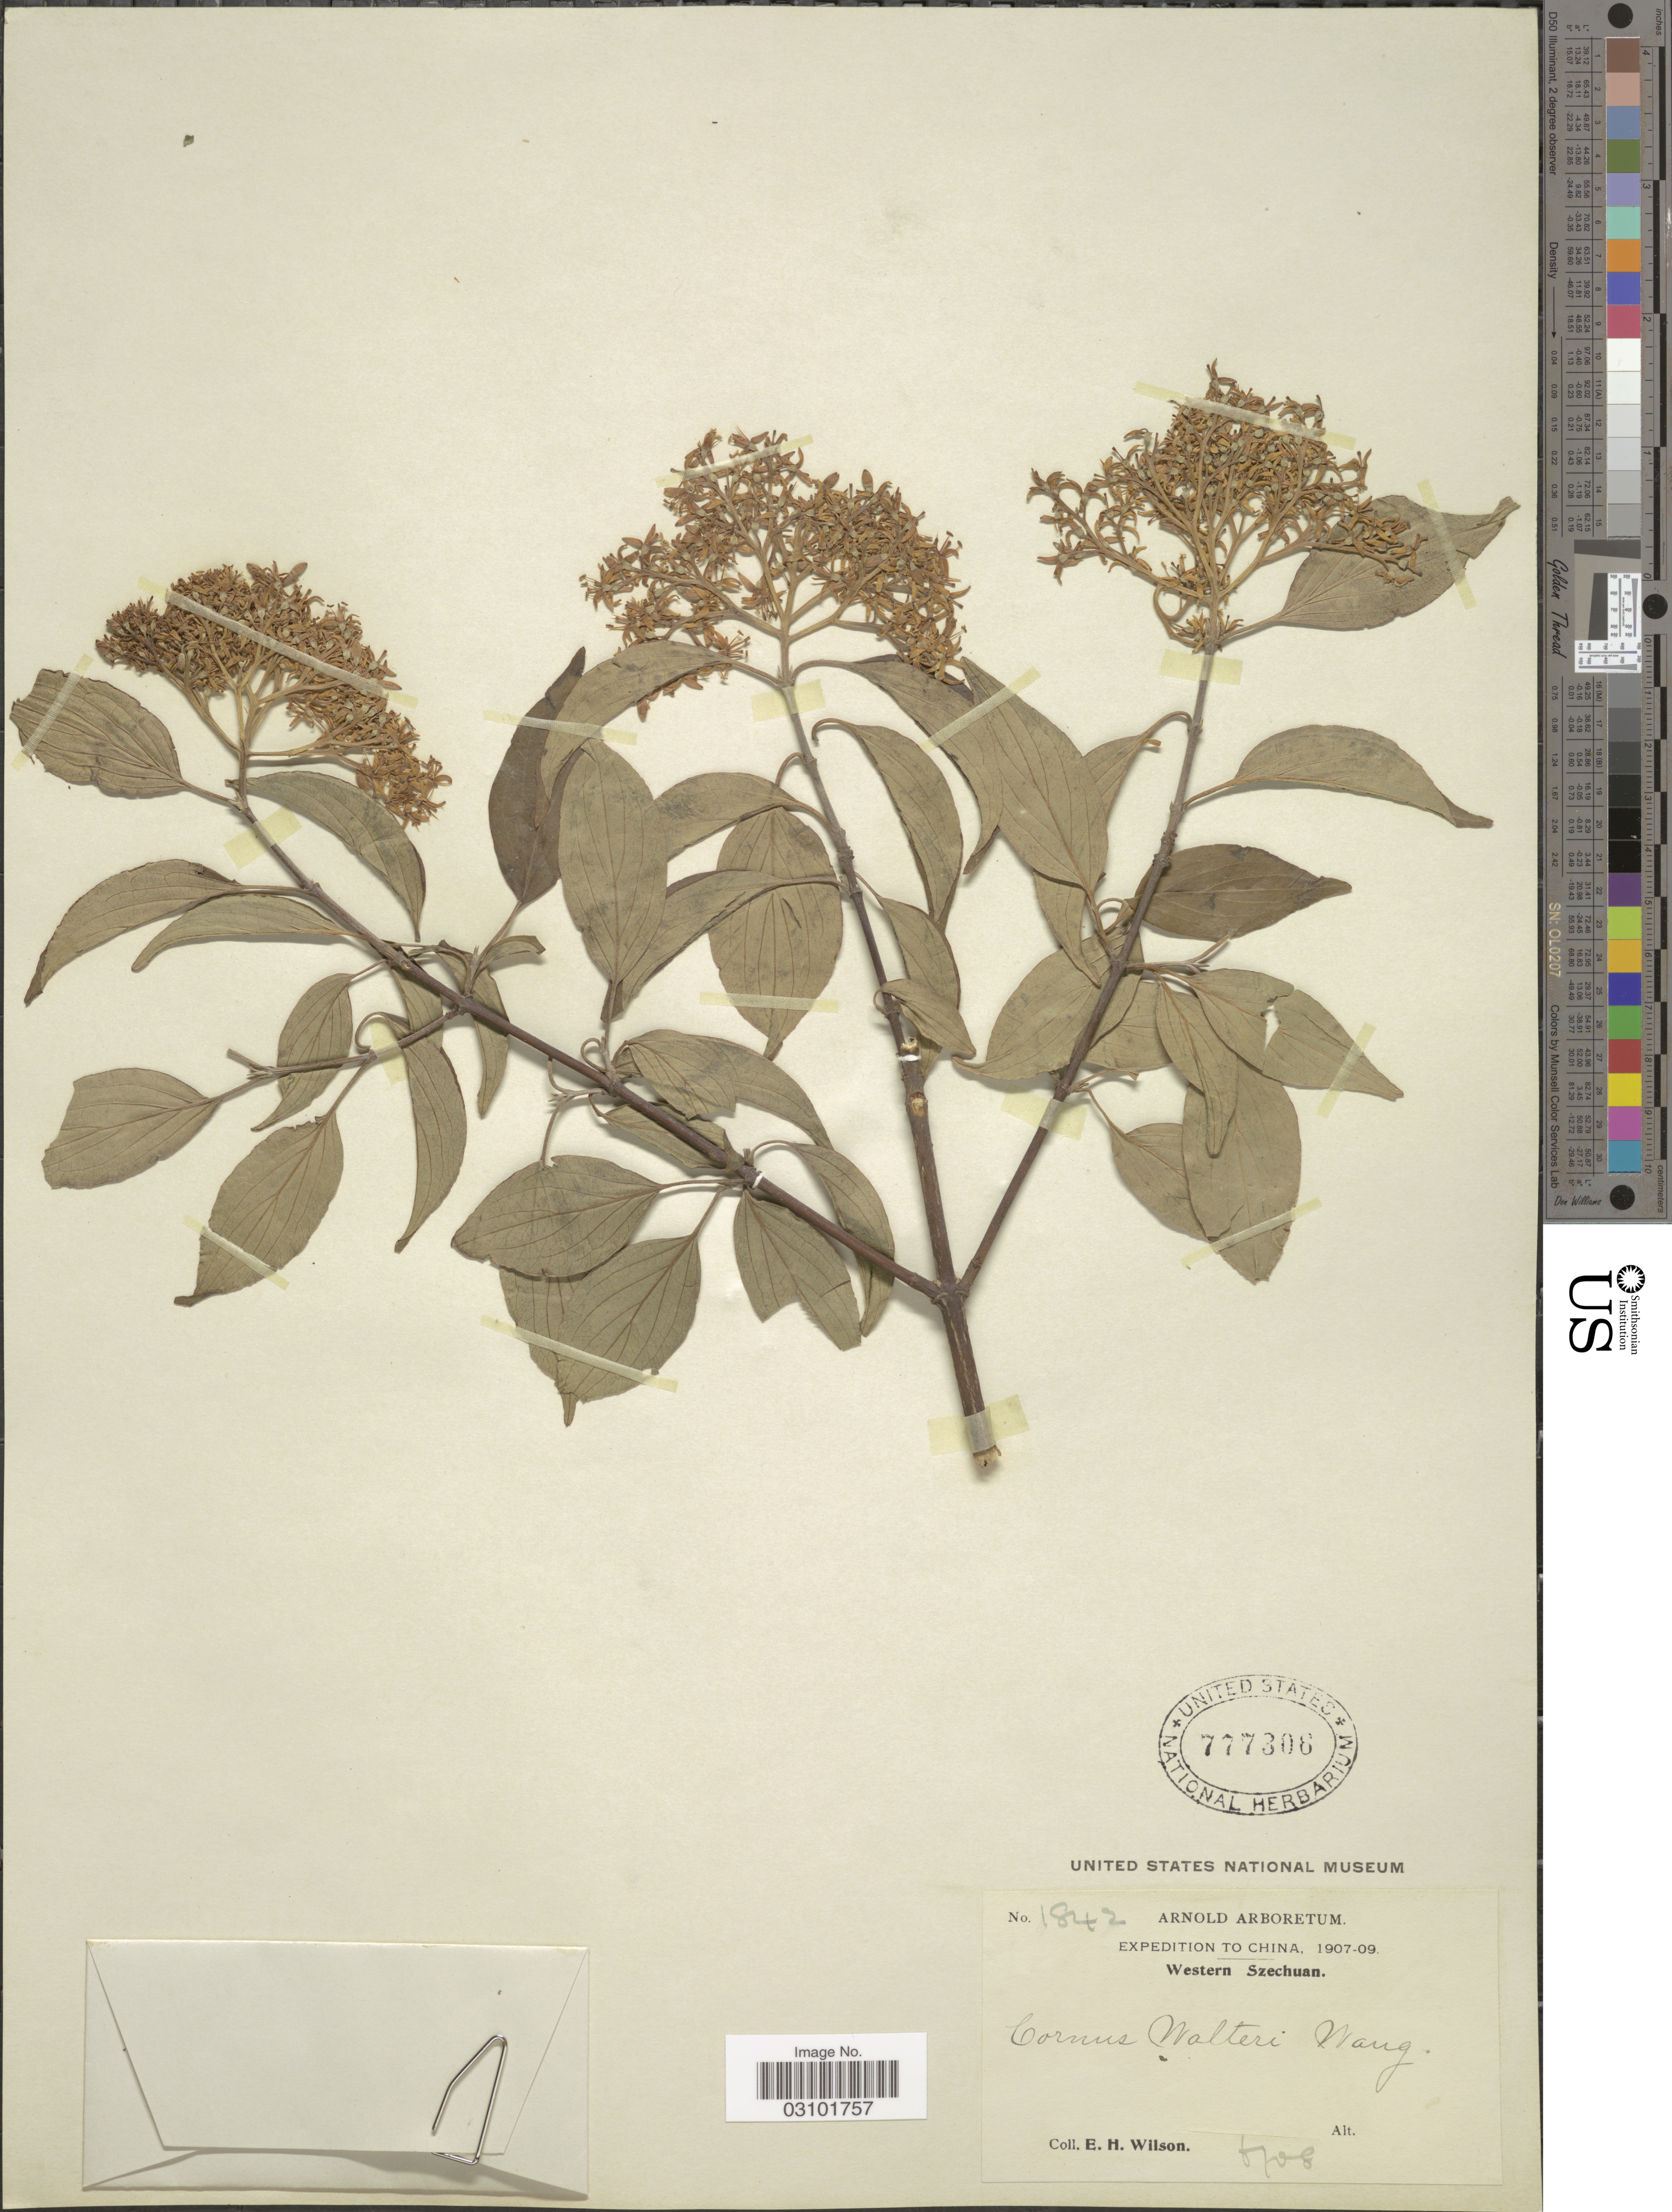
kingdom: Plantae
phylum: Tracheophyta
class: Magnoliopsida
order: Cornales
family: Cornaceae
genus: Cornus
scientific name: Cornus walteri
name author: Wangerin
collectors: E. Wilson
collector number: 1842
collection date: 1908-06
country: China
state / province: Sichuan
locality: Western Szechuan.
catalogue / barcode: US 777306